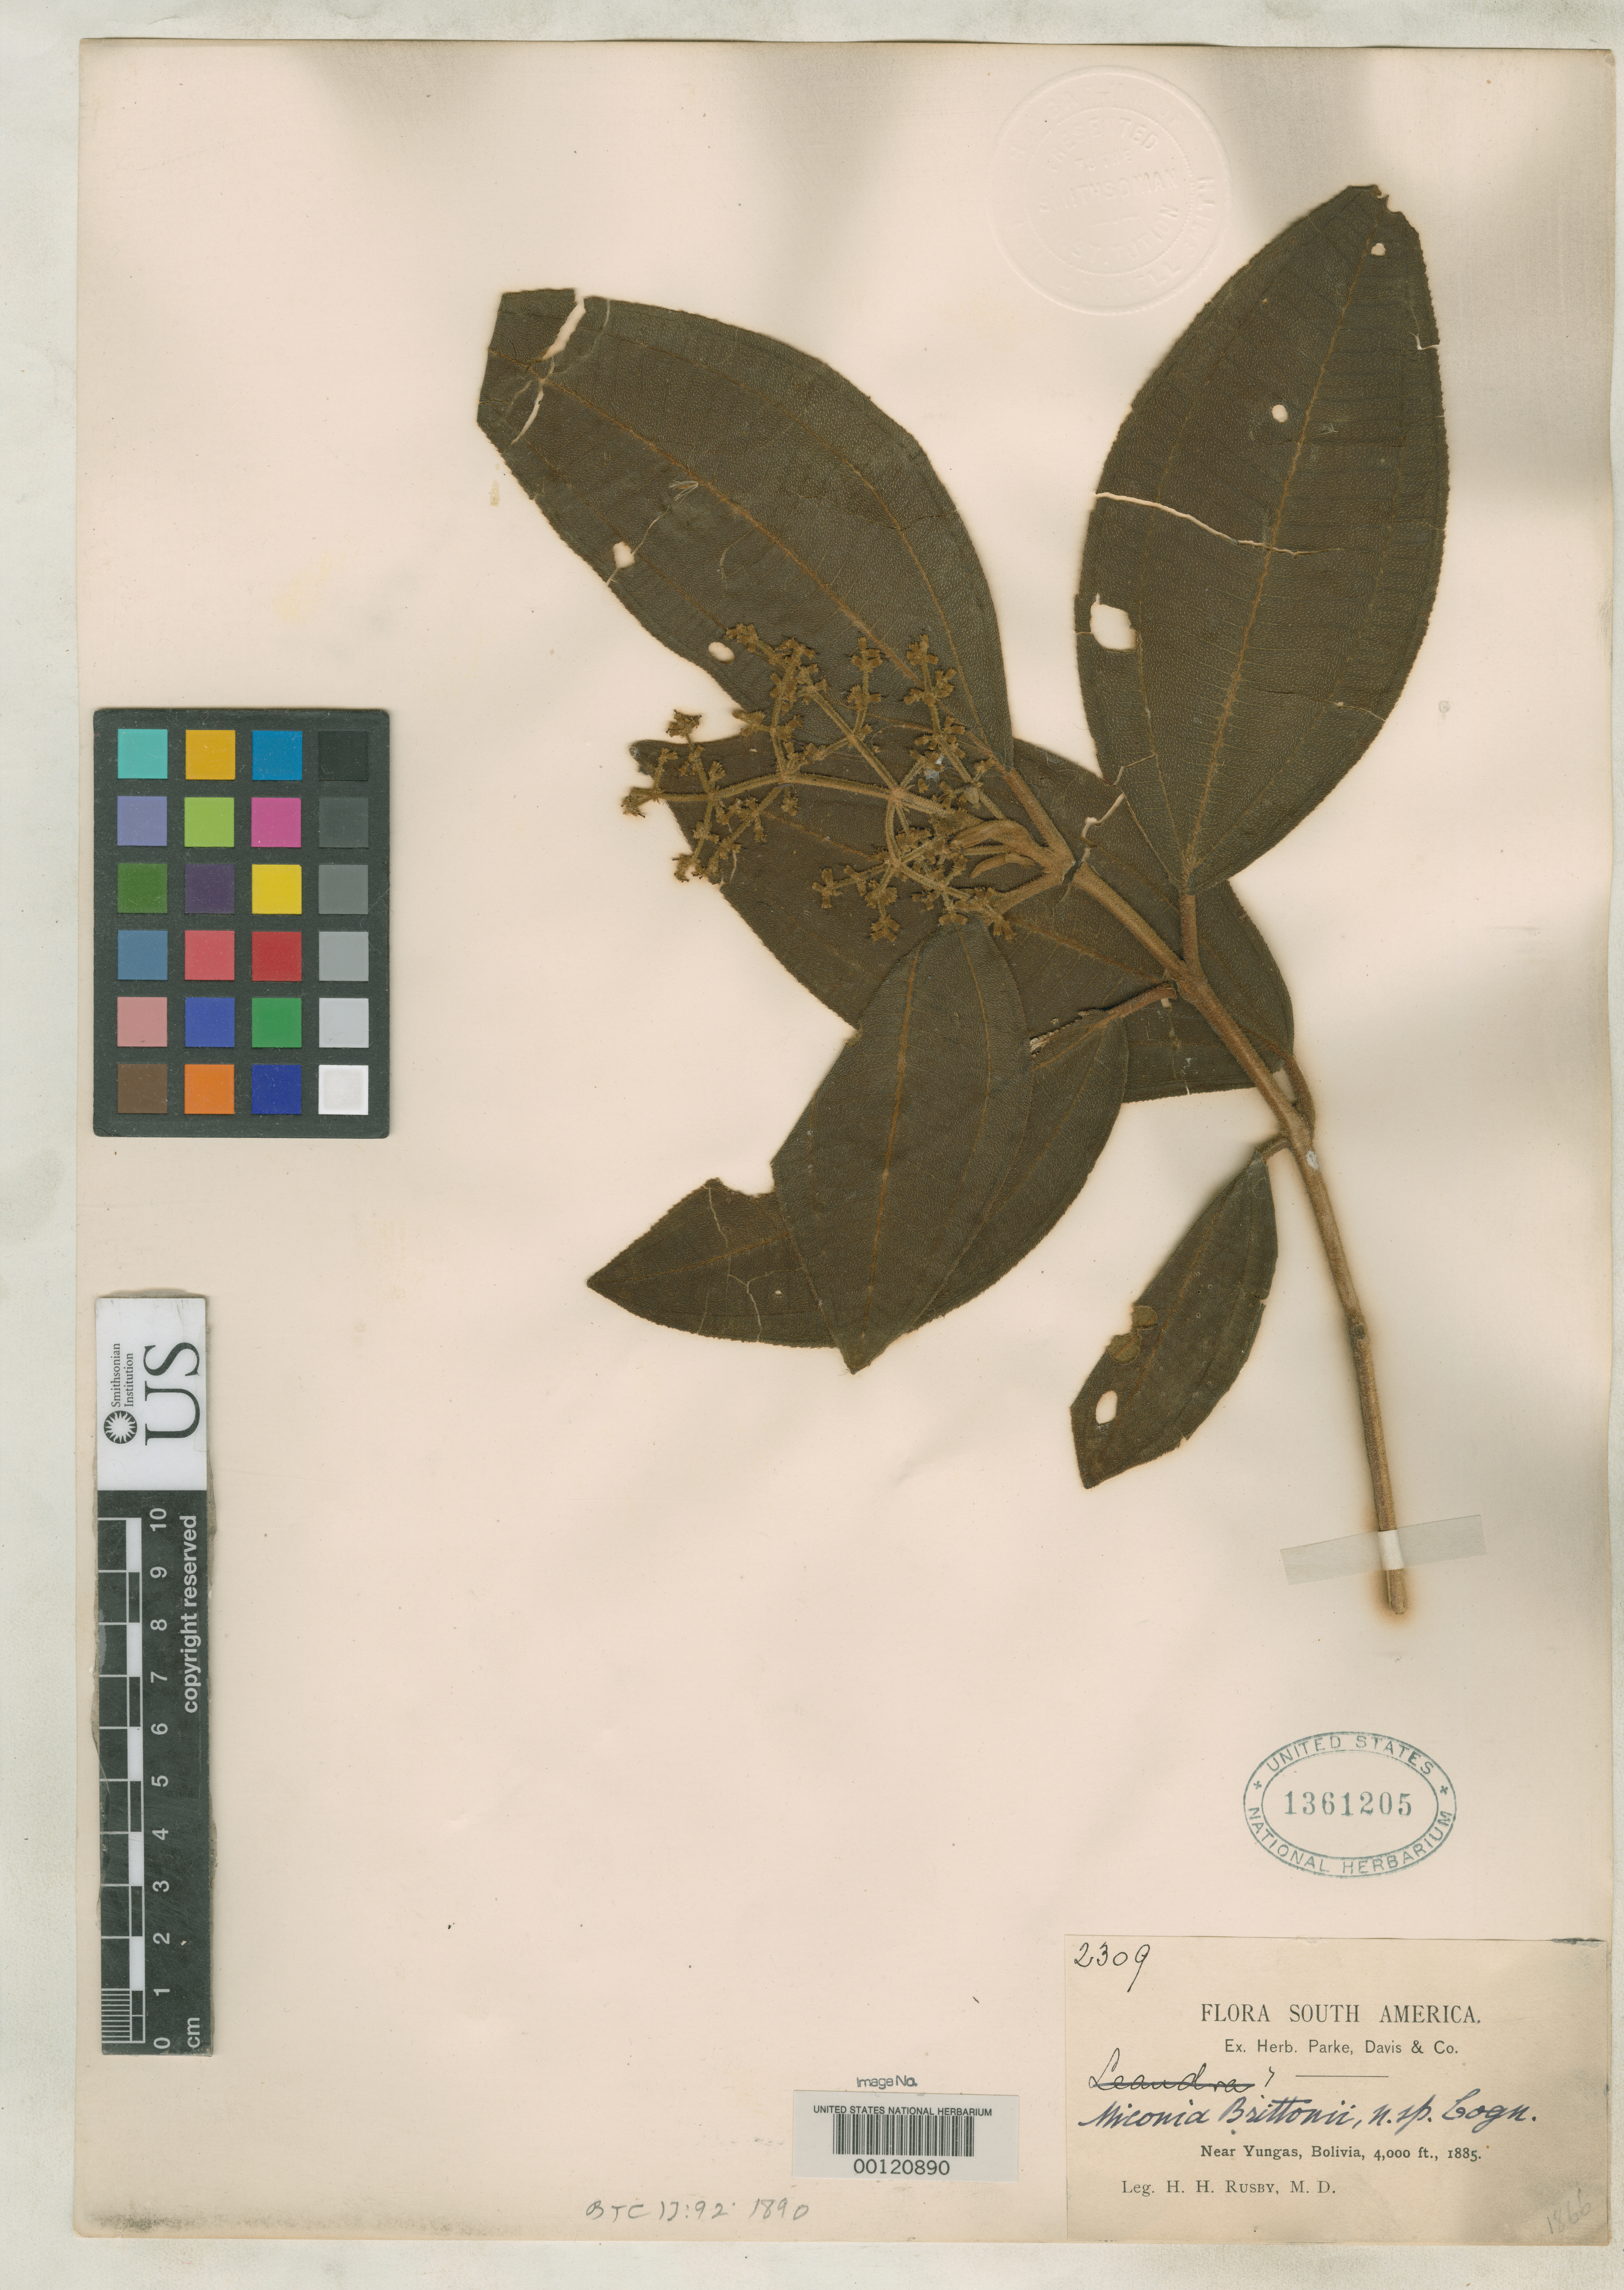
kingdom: Plantae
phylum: Tracheophyta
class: Magnoliopsida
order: Myrtales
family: Melastomataceae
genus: Miconia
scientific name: Miconia brittonii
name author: Cogn.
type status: Isotype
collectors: H. H. Rusby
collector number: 2309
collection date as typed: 1885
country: Bolivia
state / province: La Paz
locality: Near Yungas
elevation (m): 1219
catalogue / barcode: US 1361205